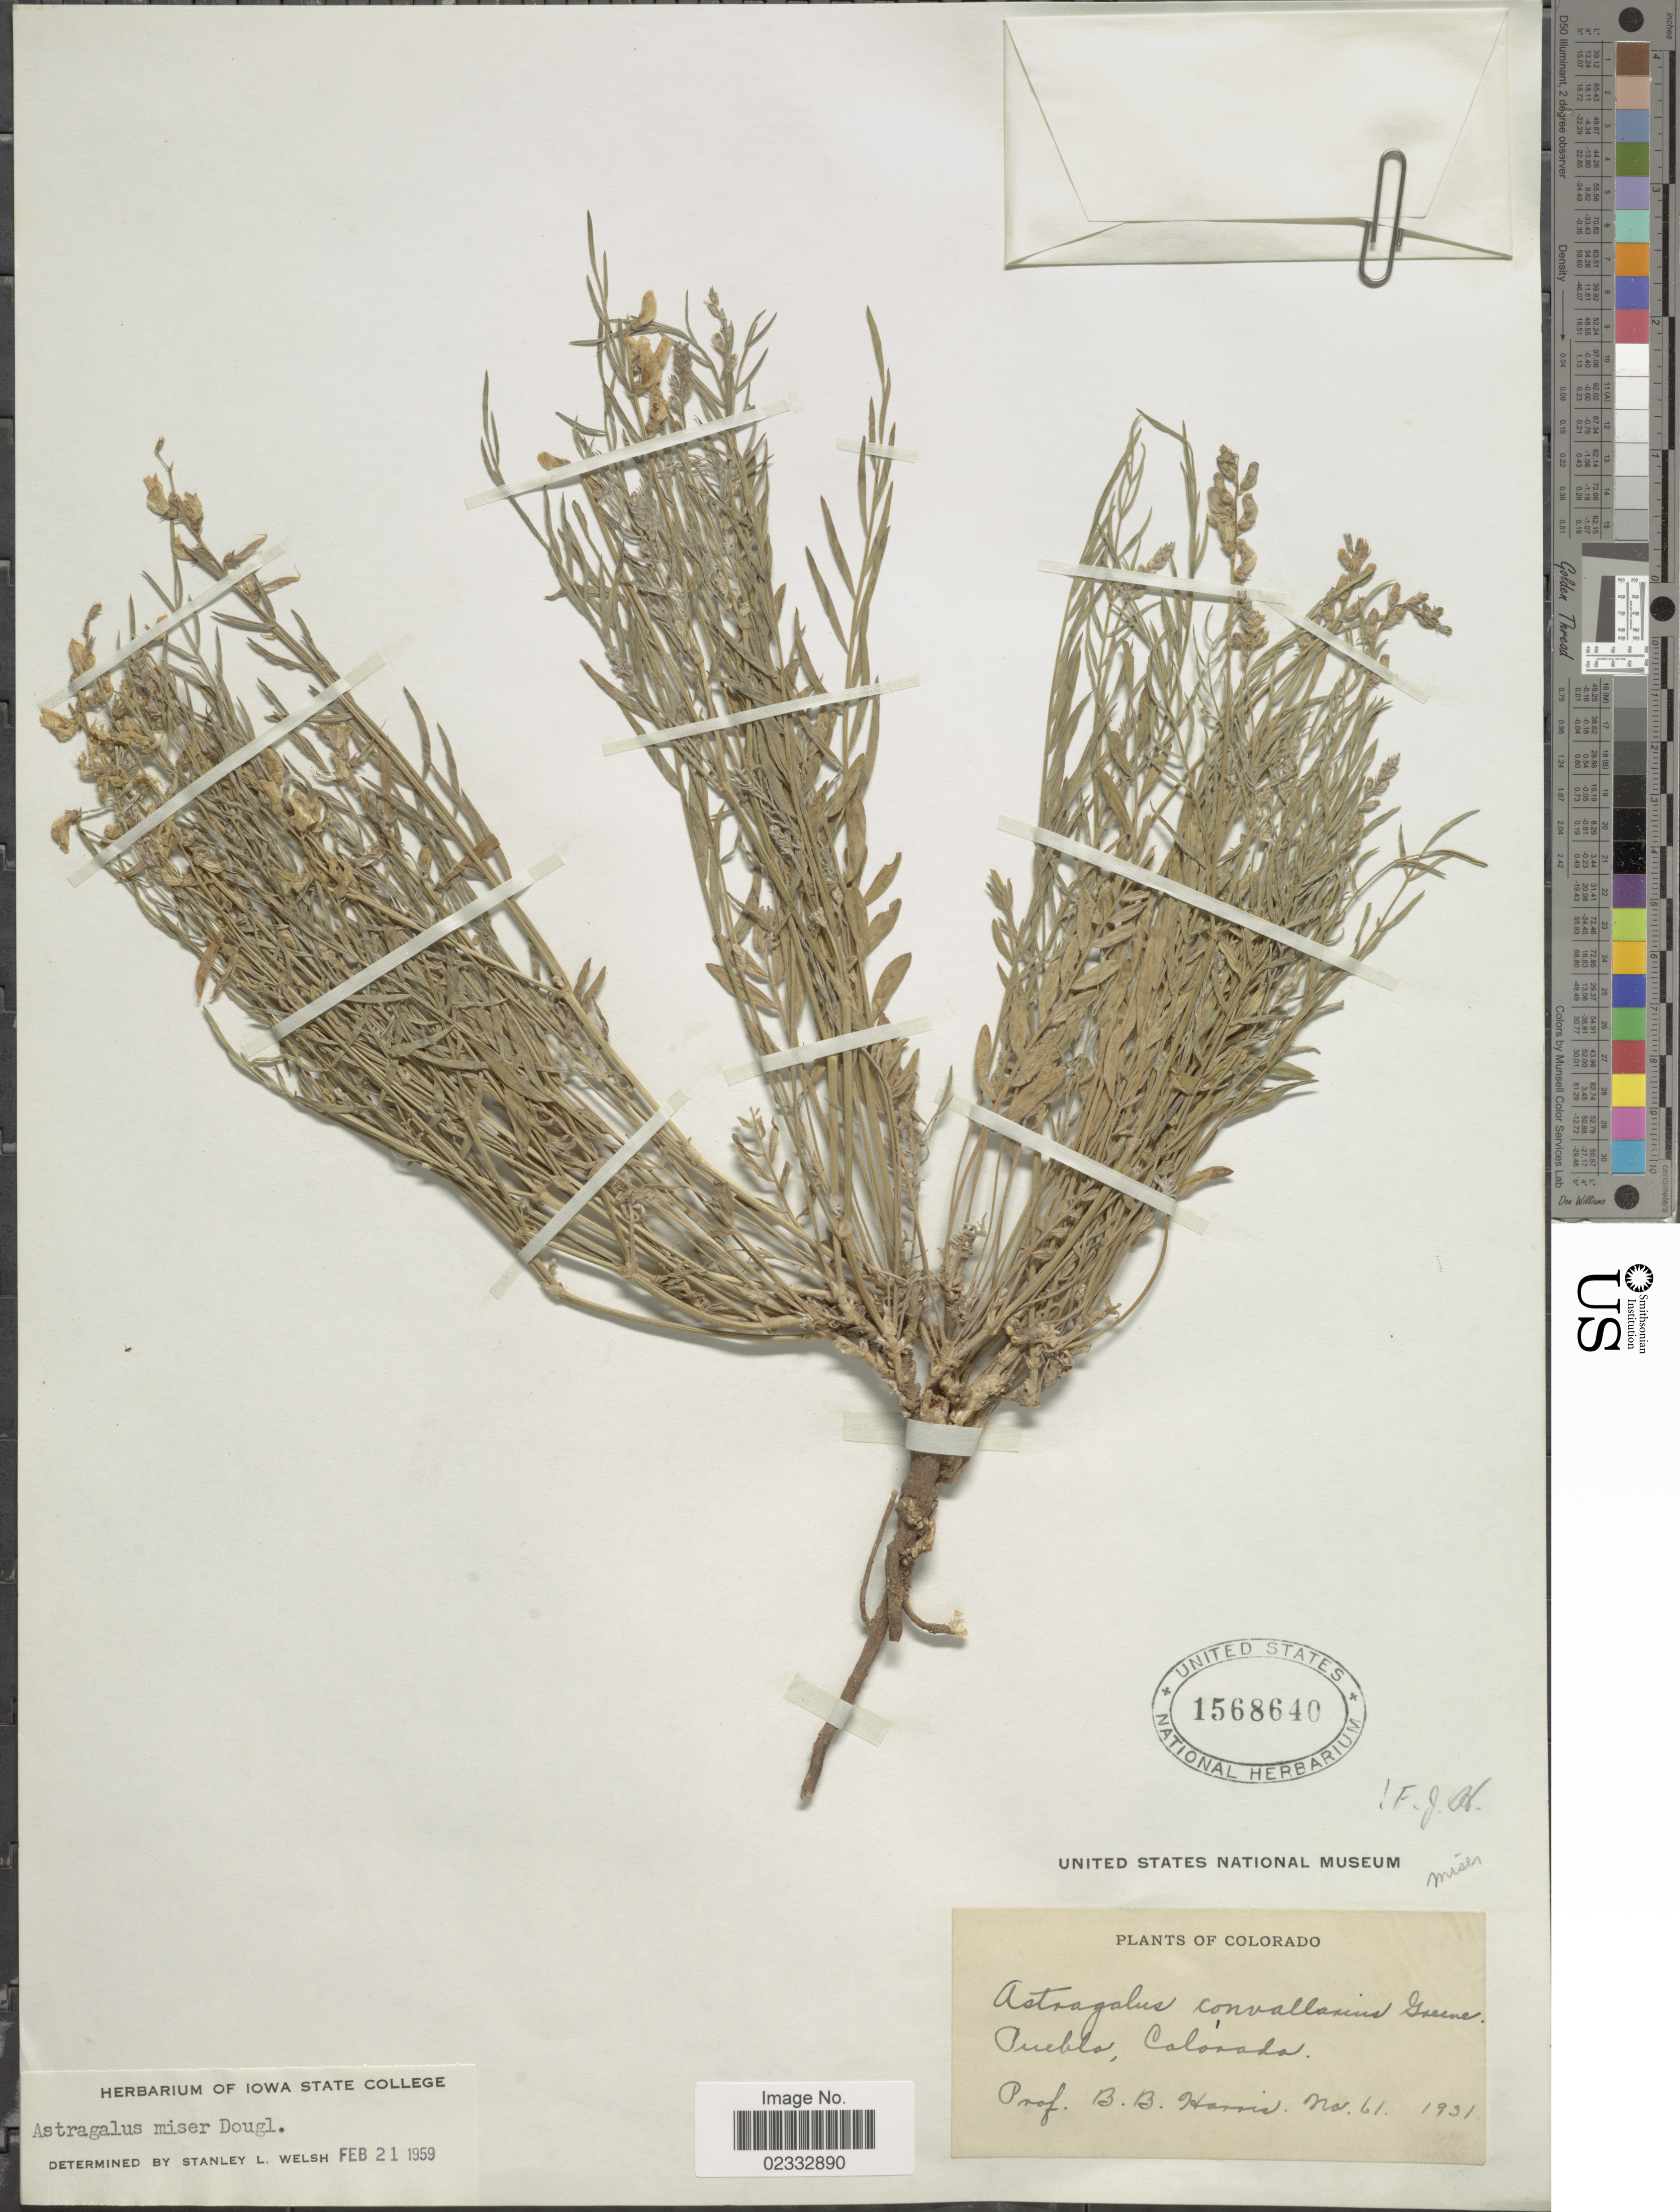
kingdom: Plantae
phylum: Tracheophyta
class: Magnoliopsida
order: Fabales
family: Fabaceae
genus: Astragalus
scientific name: Astragalus miser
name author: Douglas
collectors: B. B. Harris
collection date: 1931-11-06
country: United States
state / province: Colorado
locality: Puebla, Colorado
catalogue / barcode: US 1568640